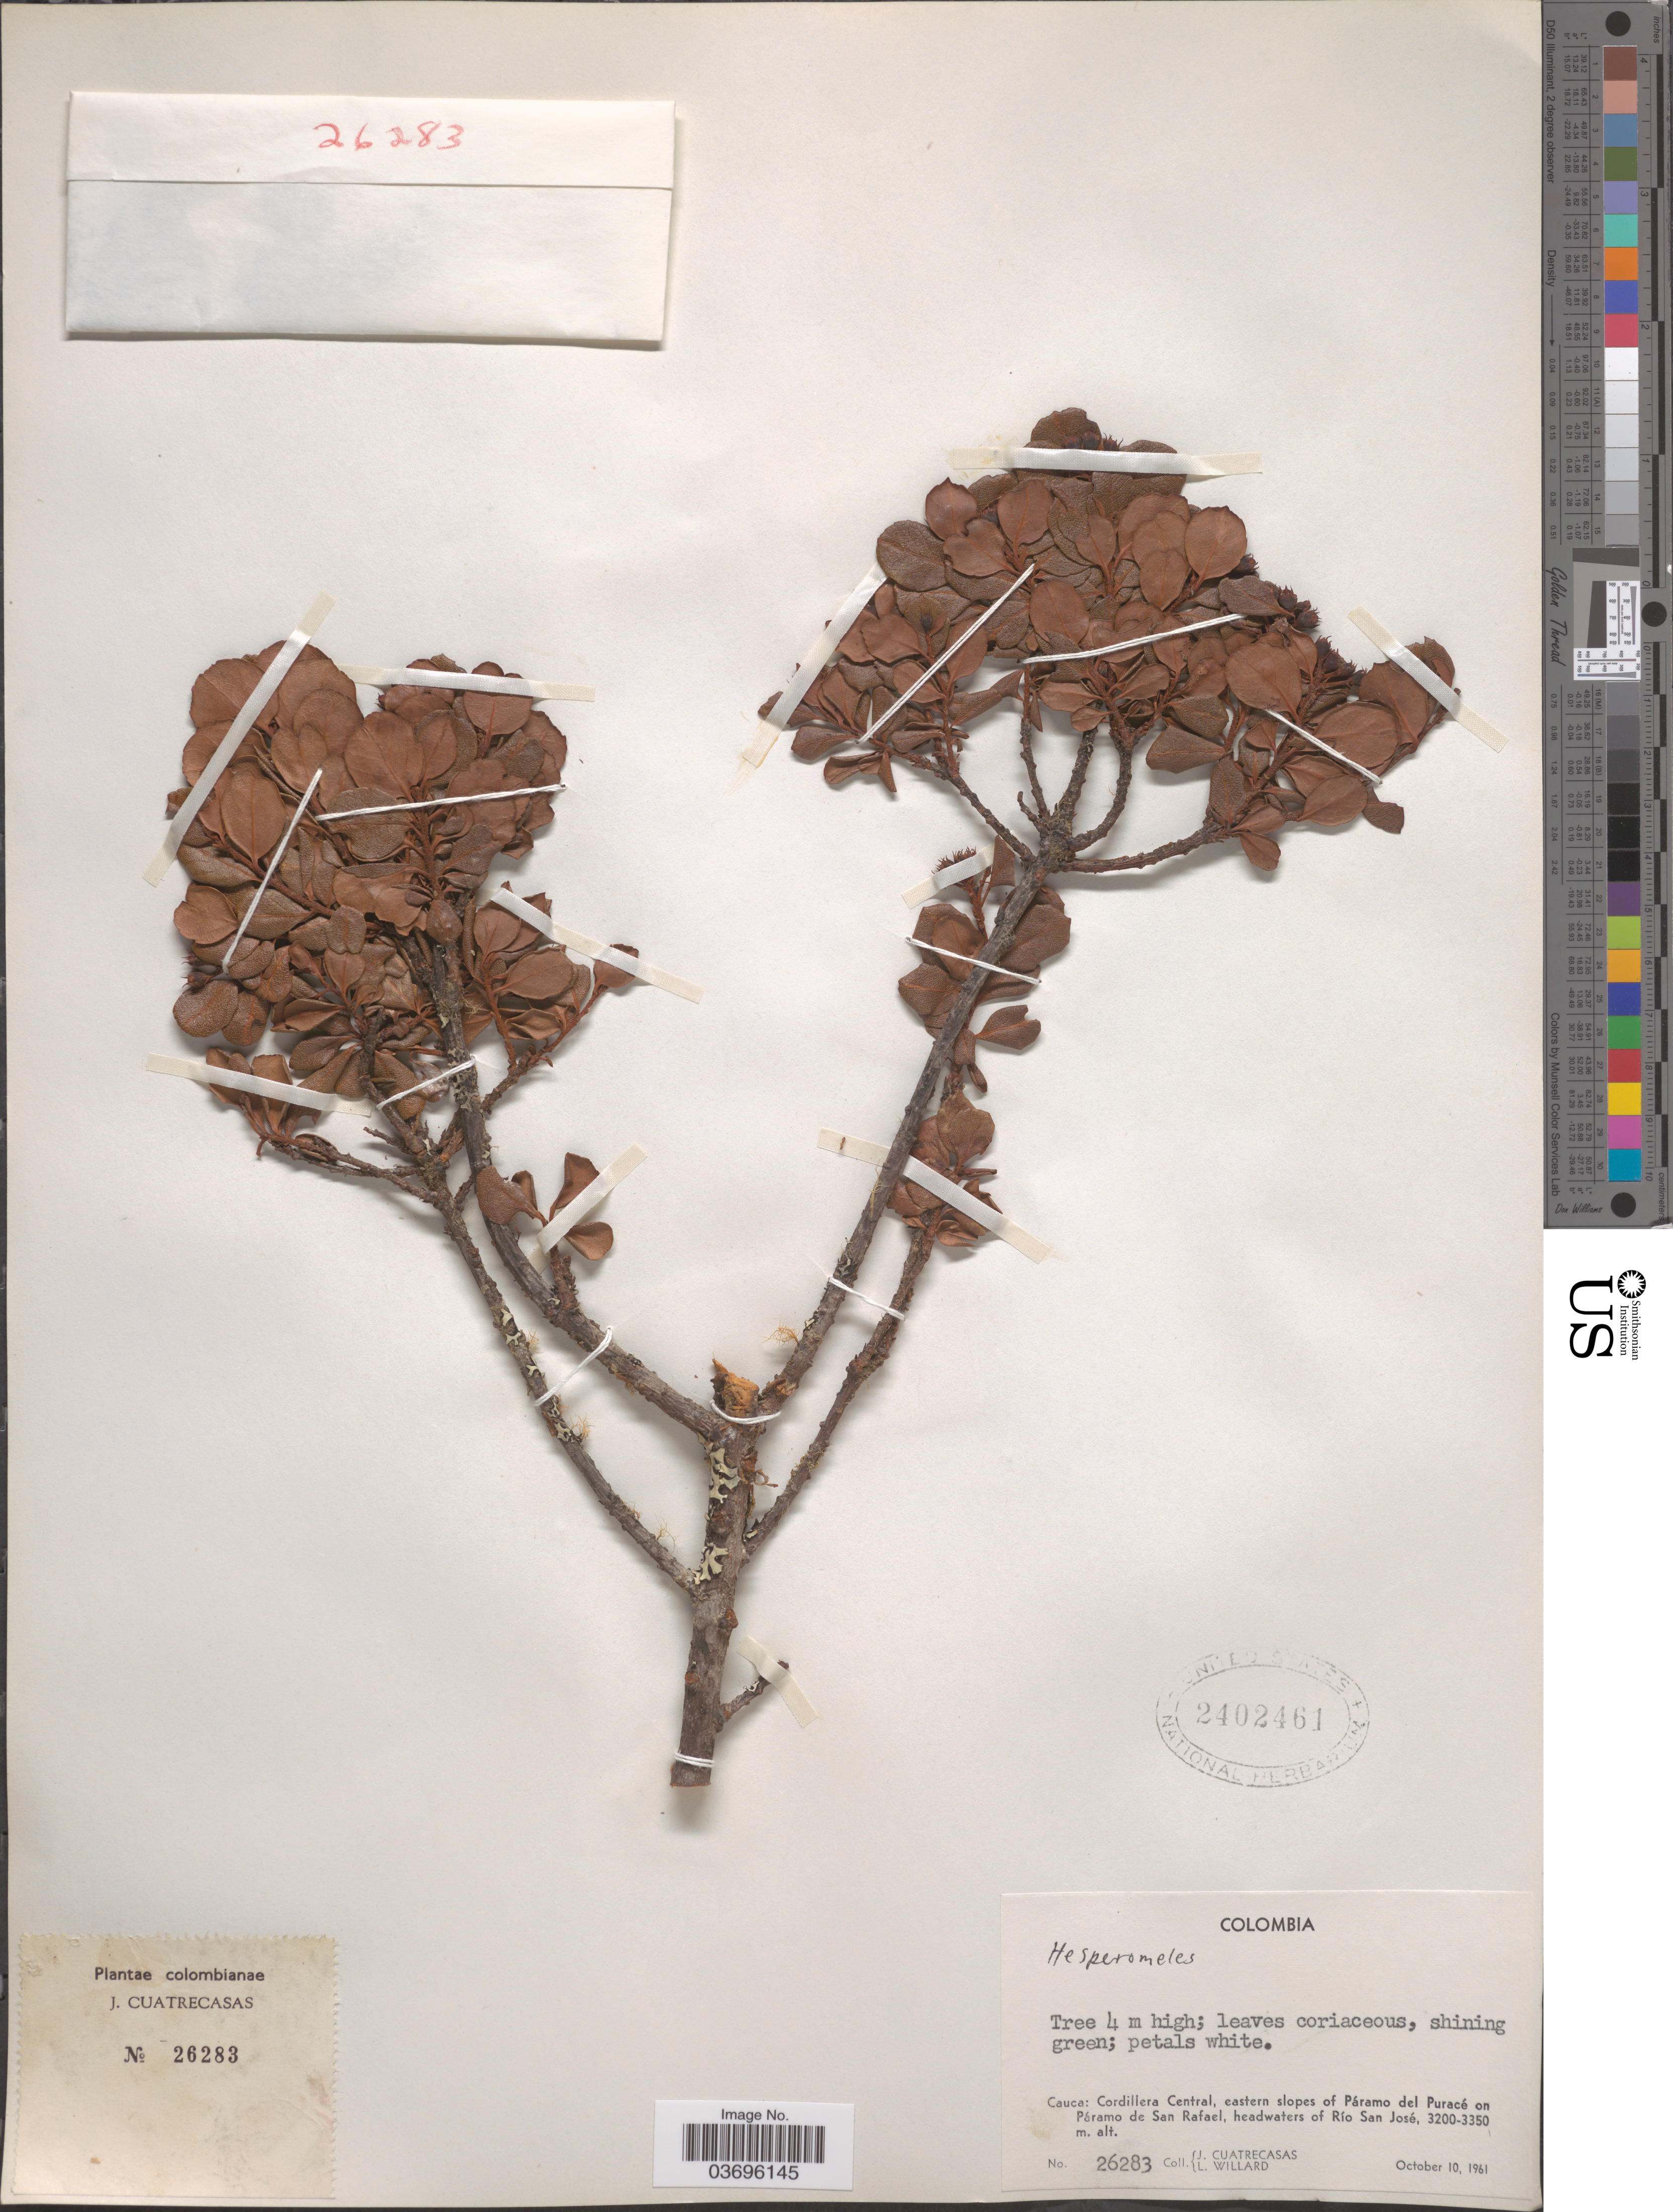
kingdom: Plantae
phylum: Tracheophyta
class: Magnoliopsida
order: Rosales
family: Rosaceae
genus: Hesperomeles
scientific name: Hesperomeles sp.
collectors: J. Cuatrecasas & L. Willard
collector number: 26283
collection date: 1961-10-10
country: Colombia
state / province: Cauca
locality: Cordillera Central, eastern slopes of Páramo del Puracé on Páramo de San Rafael, headwaters of Río San José.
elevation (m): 3200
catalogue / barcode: US 2402461